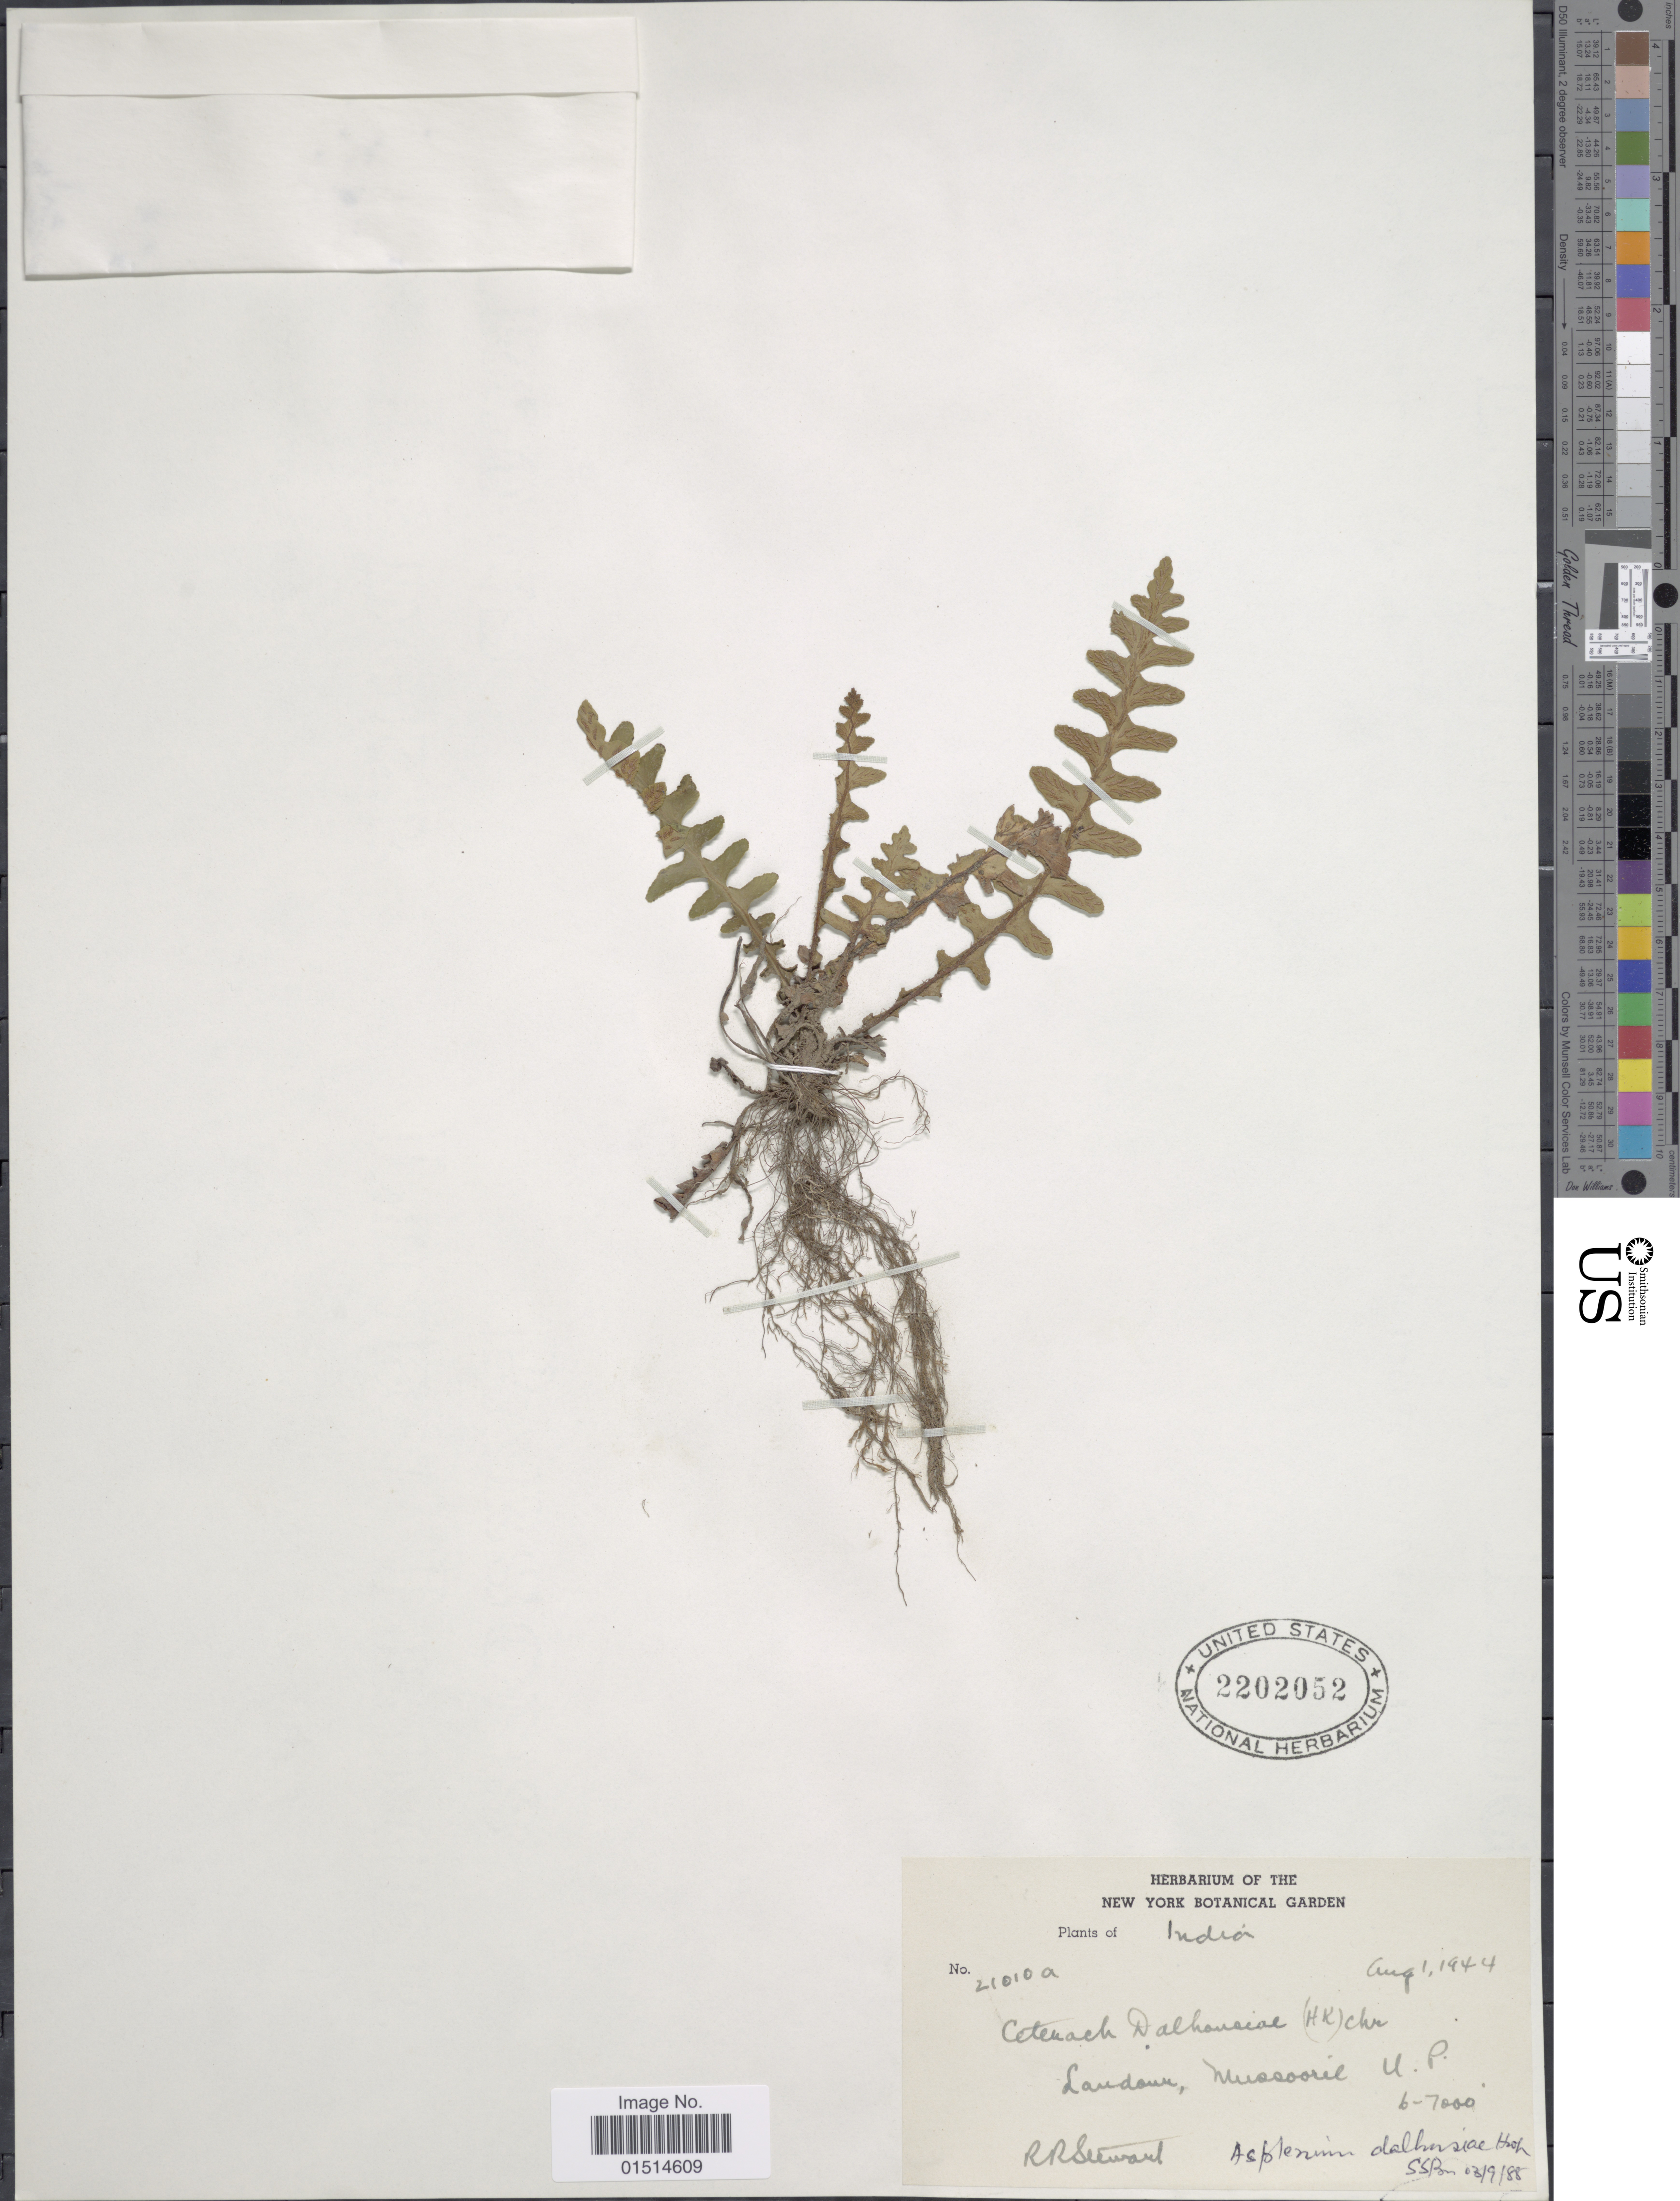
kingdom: Plantae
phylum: Tracheophyta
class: Polypodiopsida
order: Polypodiales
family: Aspleniaceae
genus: Asplenium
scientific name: Asplenium dalhousiae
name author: Hook.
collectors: R. R. Stewart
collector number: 21010a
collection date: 1944-08-01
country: India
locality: Landour, Mussoorie U. P.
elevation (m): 1829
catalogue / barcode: US 2202052